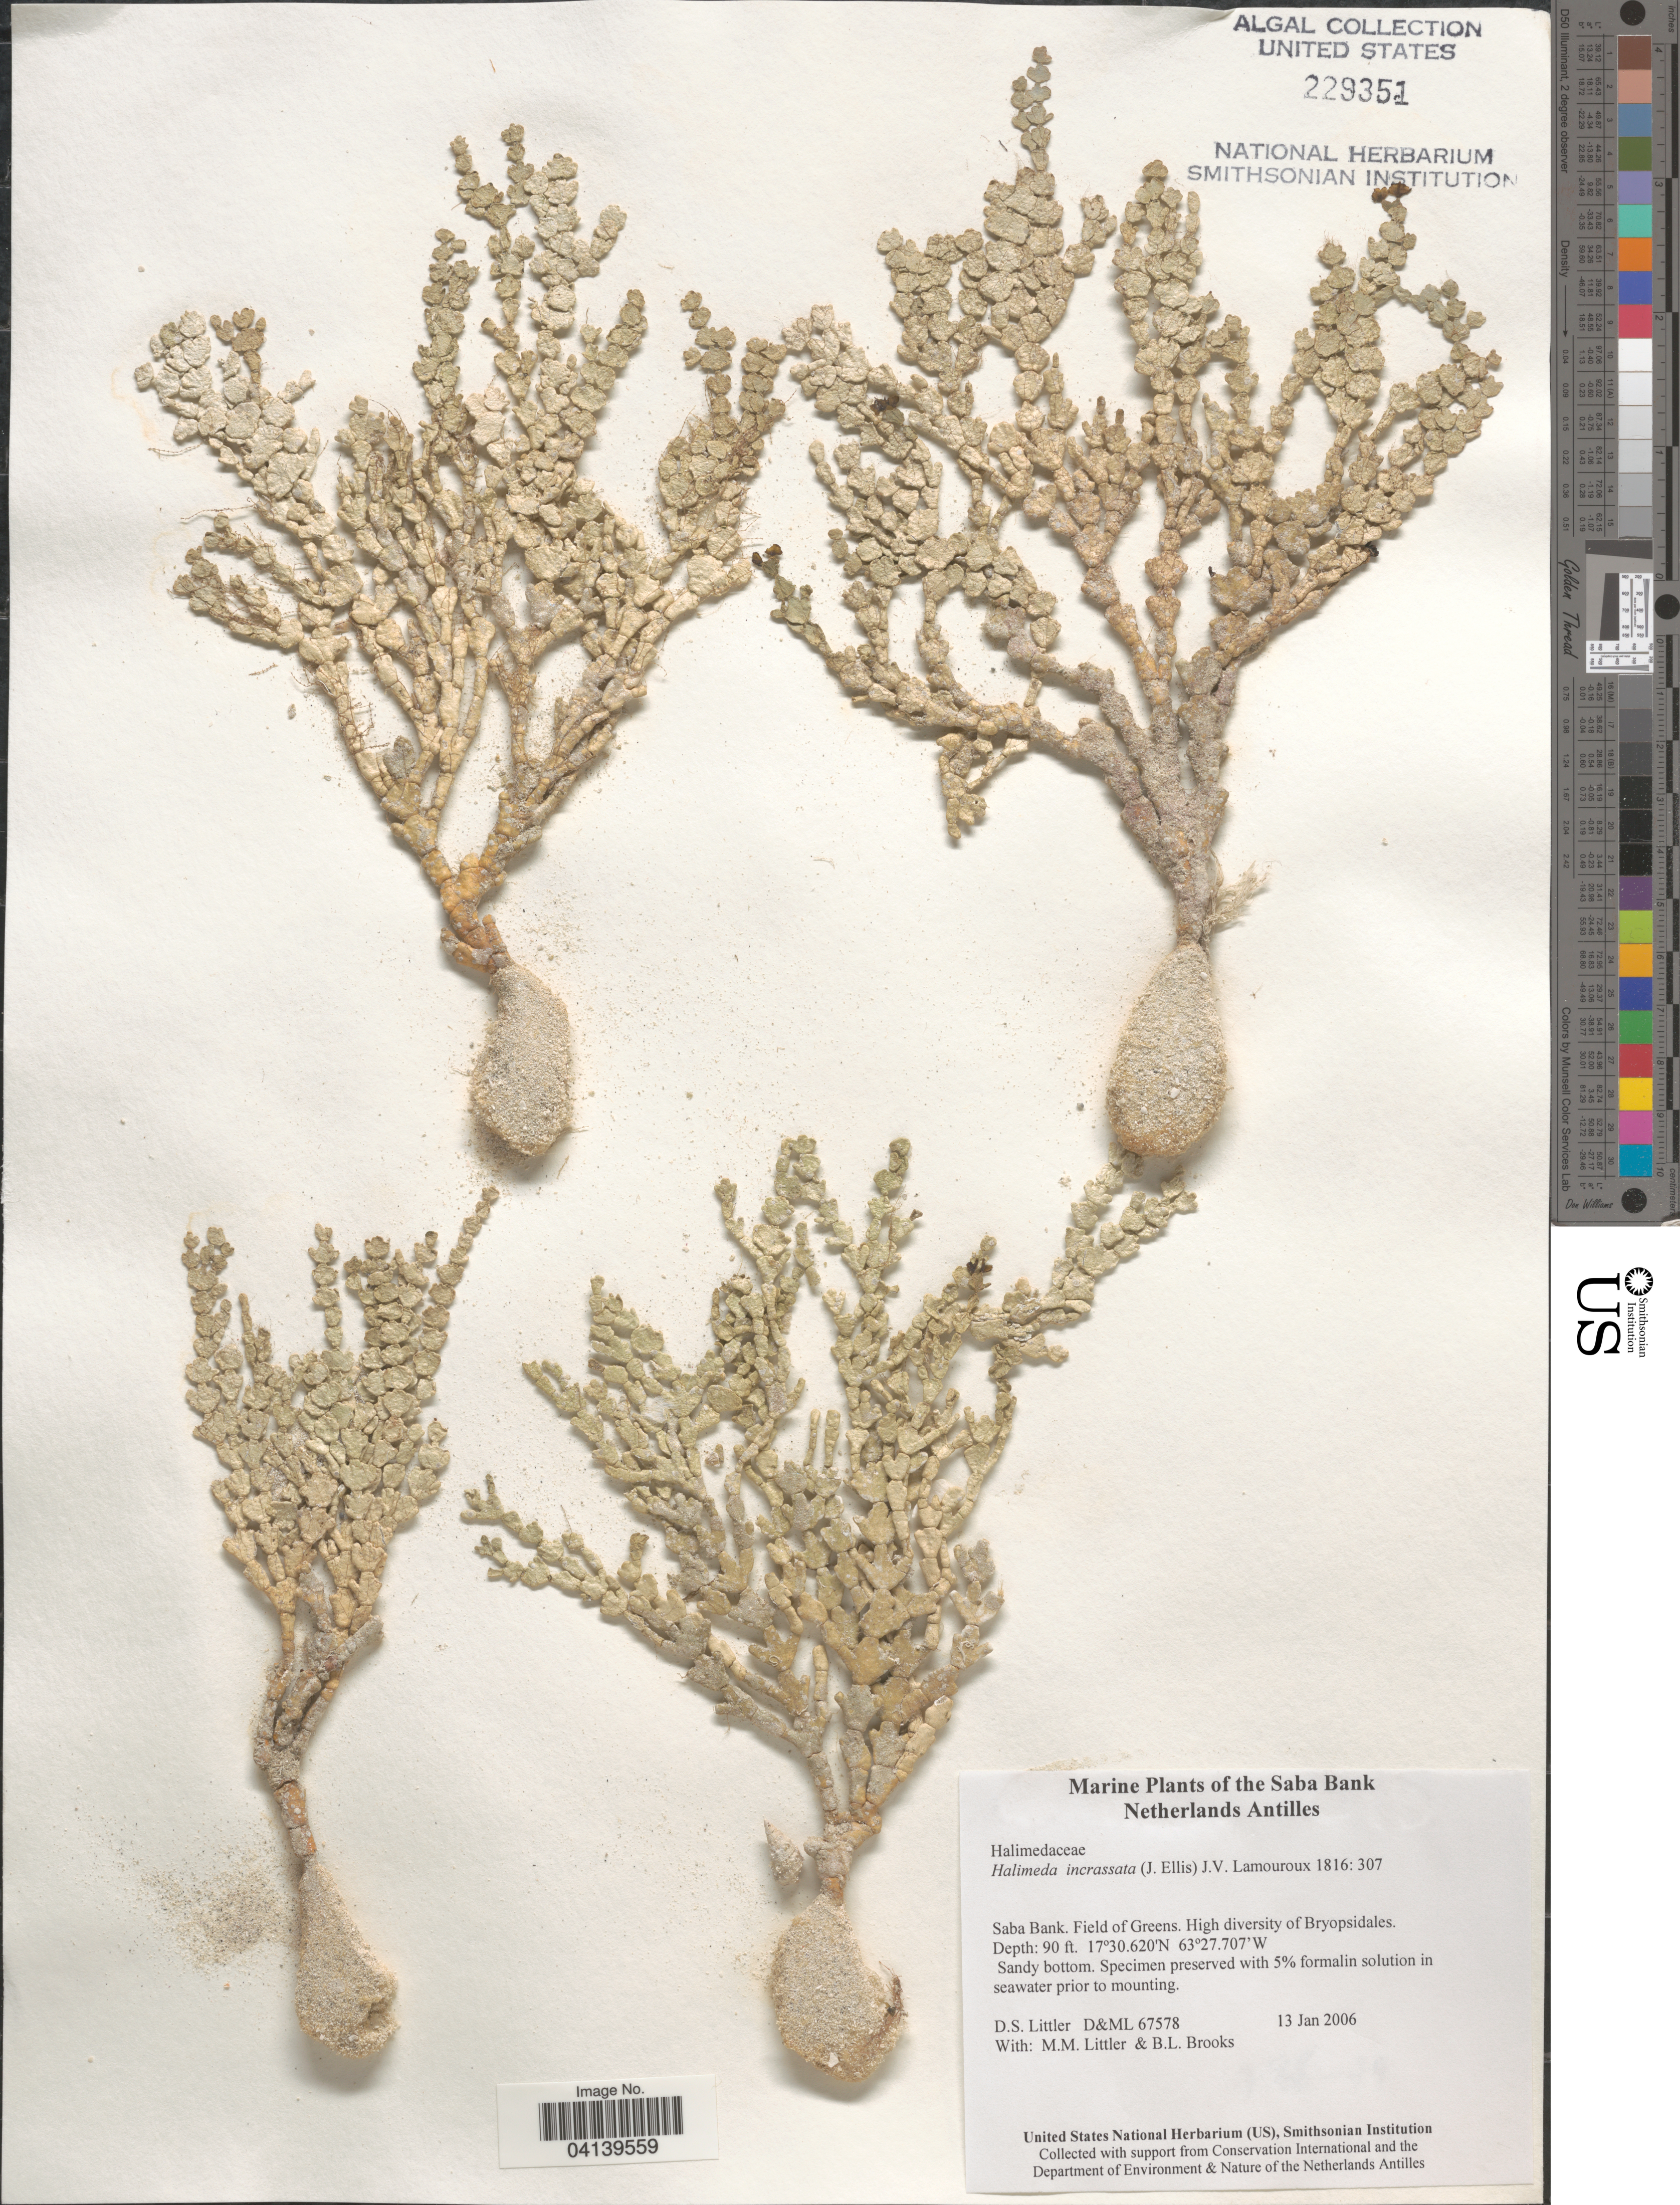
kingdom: Plantae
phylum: Chlorophyta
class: Ulvophyceae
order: Bryopsidales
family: Halimedaceae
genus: Halimeda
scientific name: Halimeda incrassata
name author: (J. Ellis) J.V.Lamouroux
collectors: D. S. Littler & B. Brooks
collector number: D&ML67578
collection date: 2006-01-13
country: Netherlands Antilles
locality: Saba Bank. Field of Greens.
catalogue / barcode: US 229351